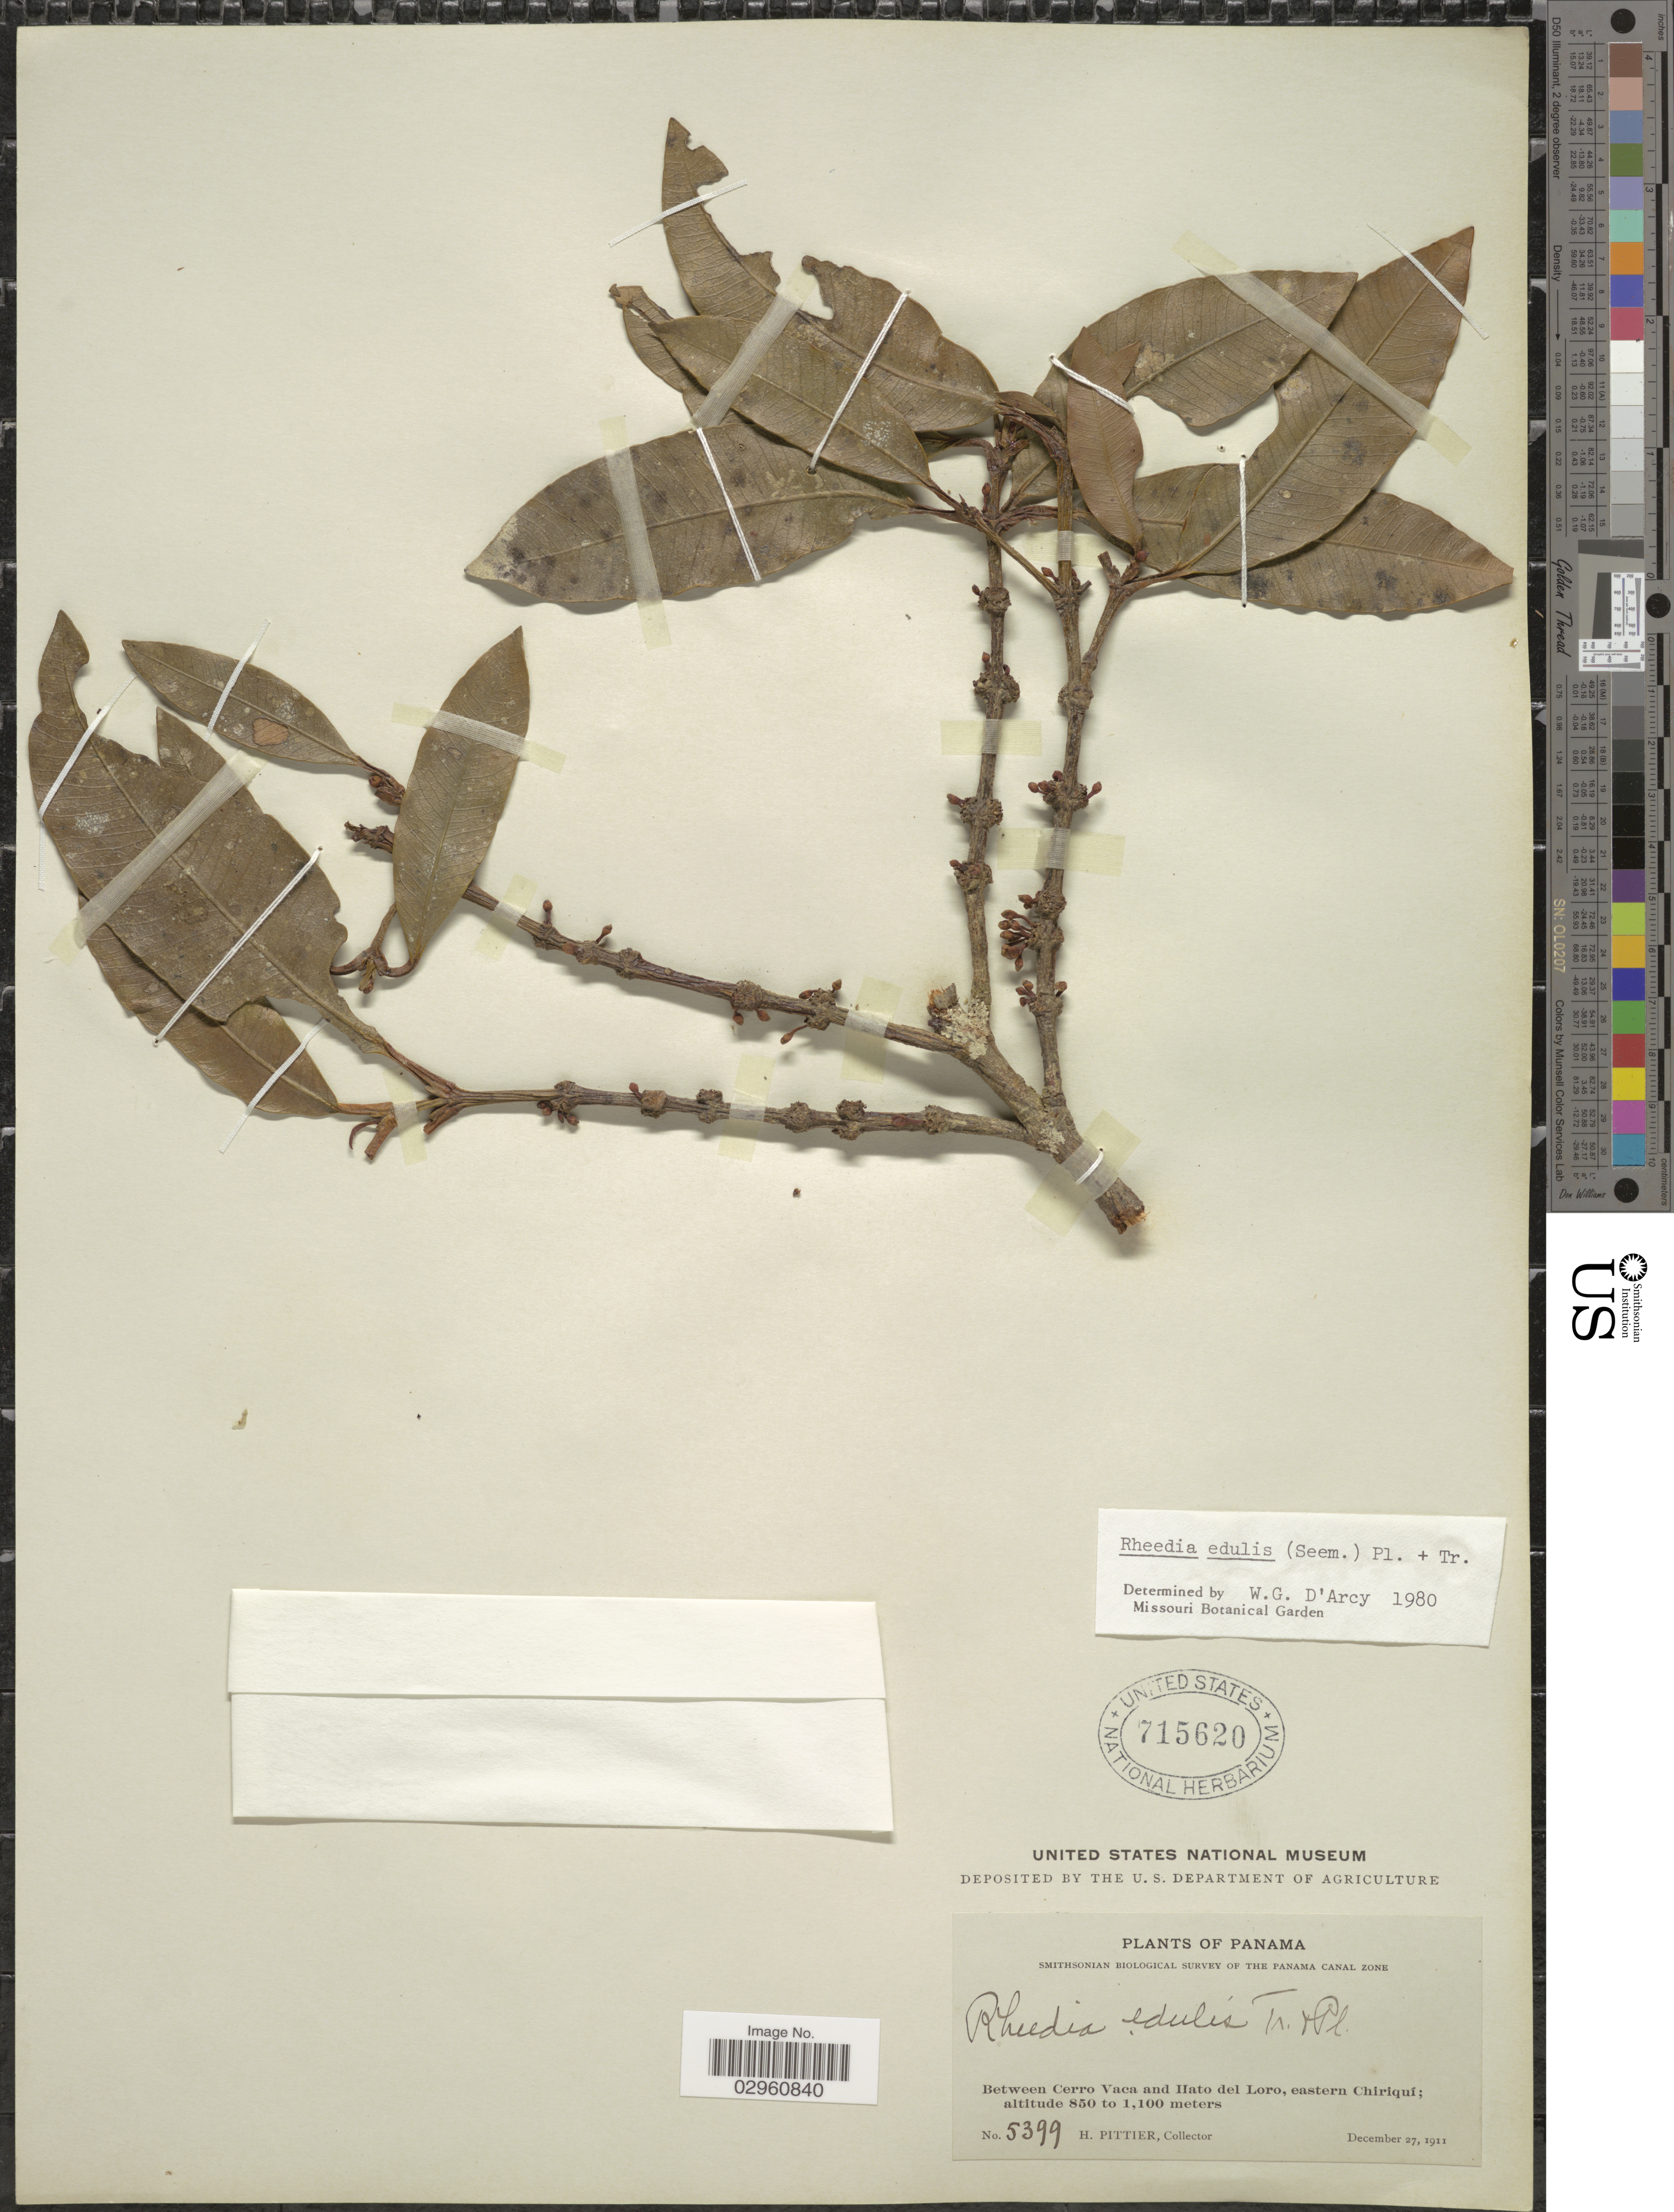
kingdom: Plantae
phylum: Tracheophyta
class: Magnoliopsida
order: Malpighiales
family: Clusiaceae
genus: Garcinia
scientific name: Garcinia intermedia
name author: (Pittier) Hammel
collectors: H. F. Pittier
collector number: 5399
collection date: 1911-12-27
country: Panama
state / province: Chiriqui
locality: Between Cerro Vaca and Ilato del Loro, eastern Chiriqui.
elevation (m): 850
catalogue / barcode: US 715620